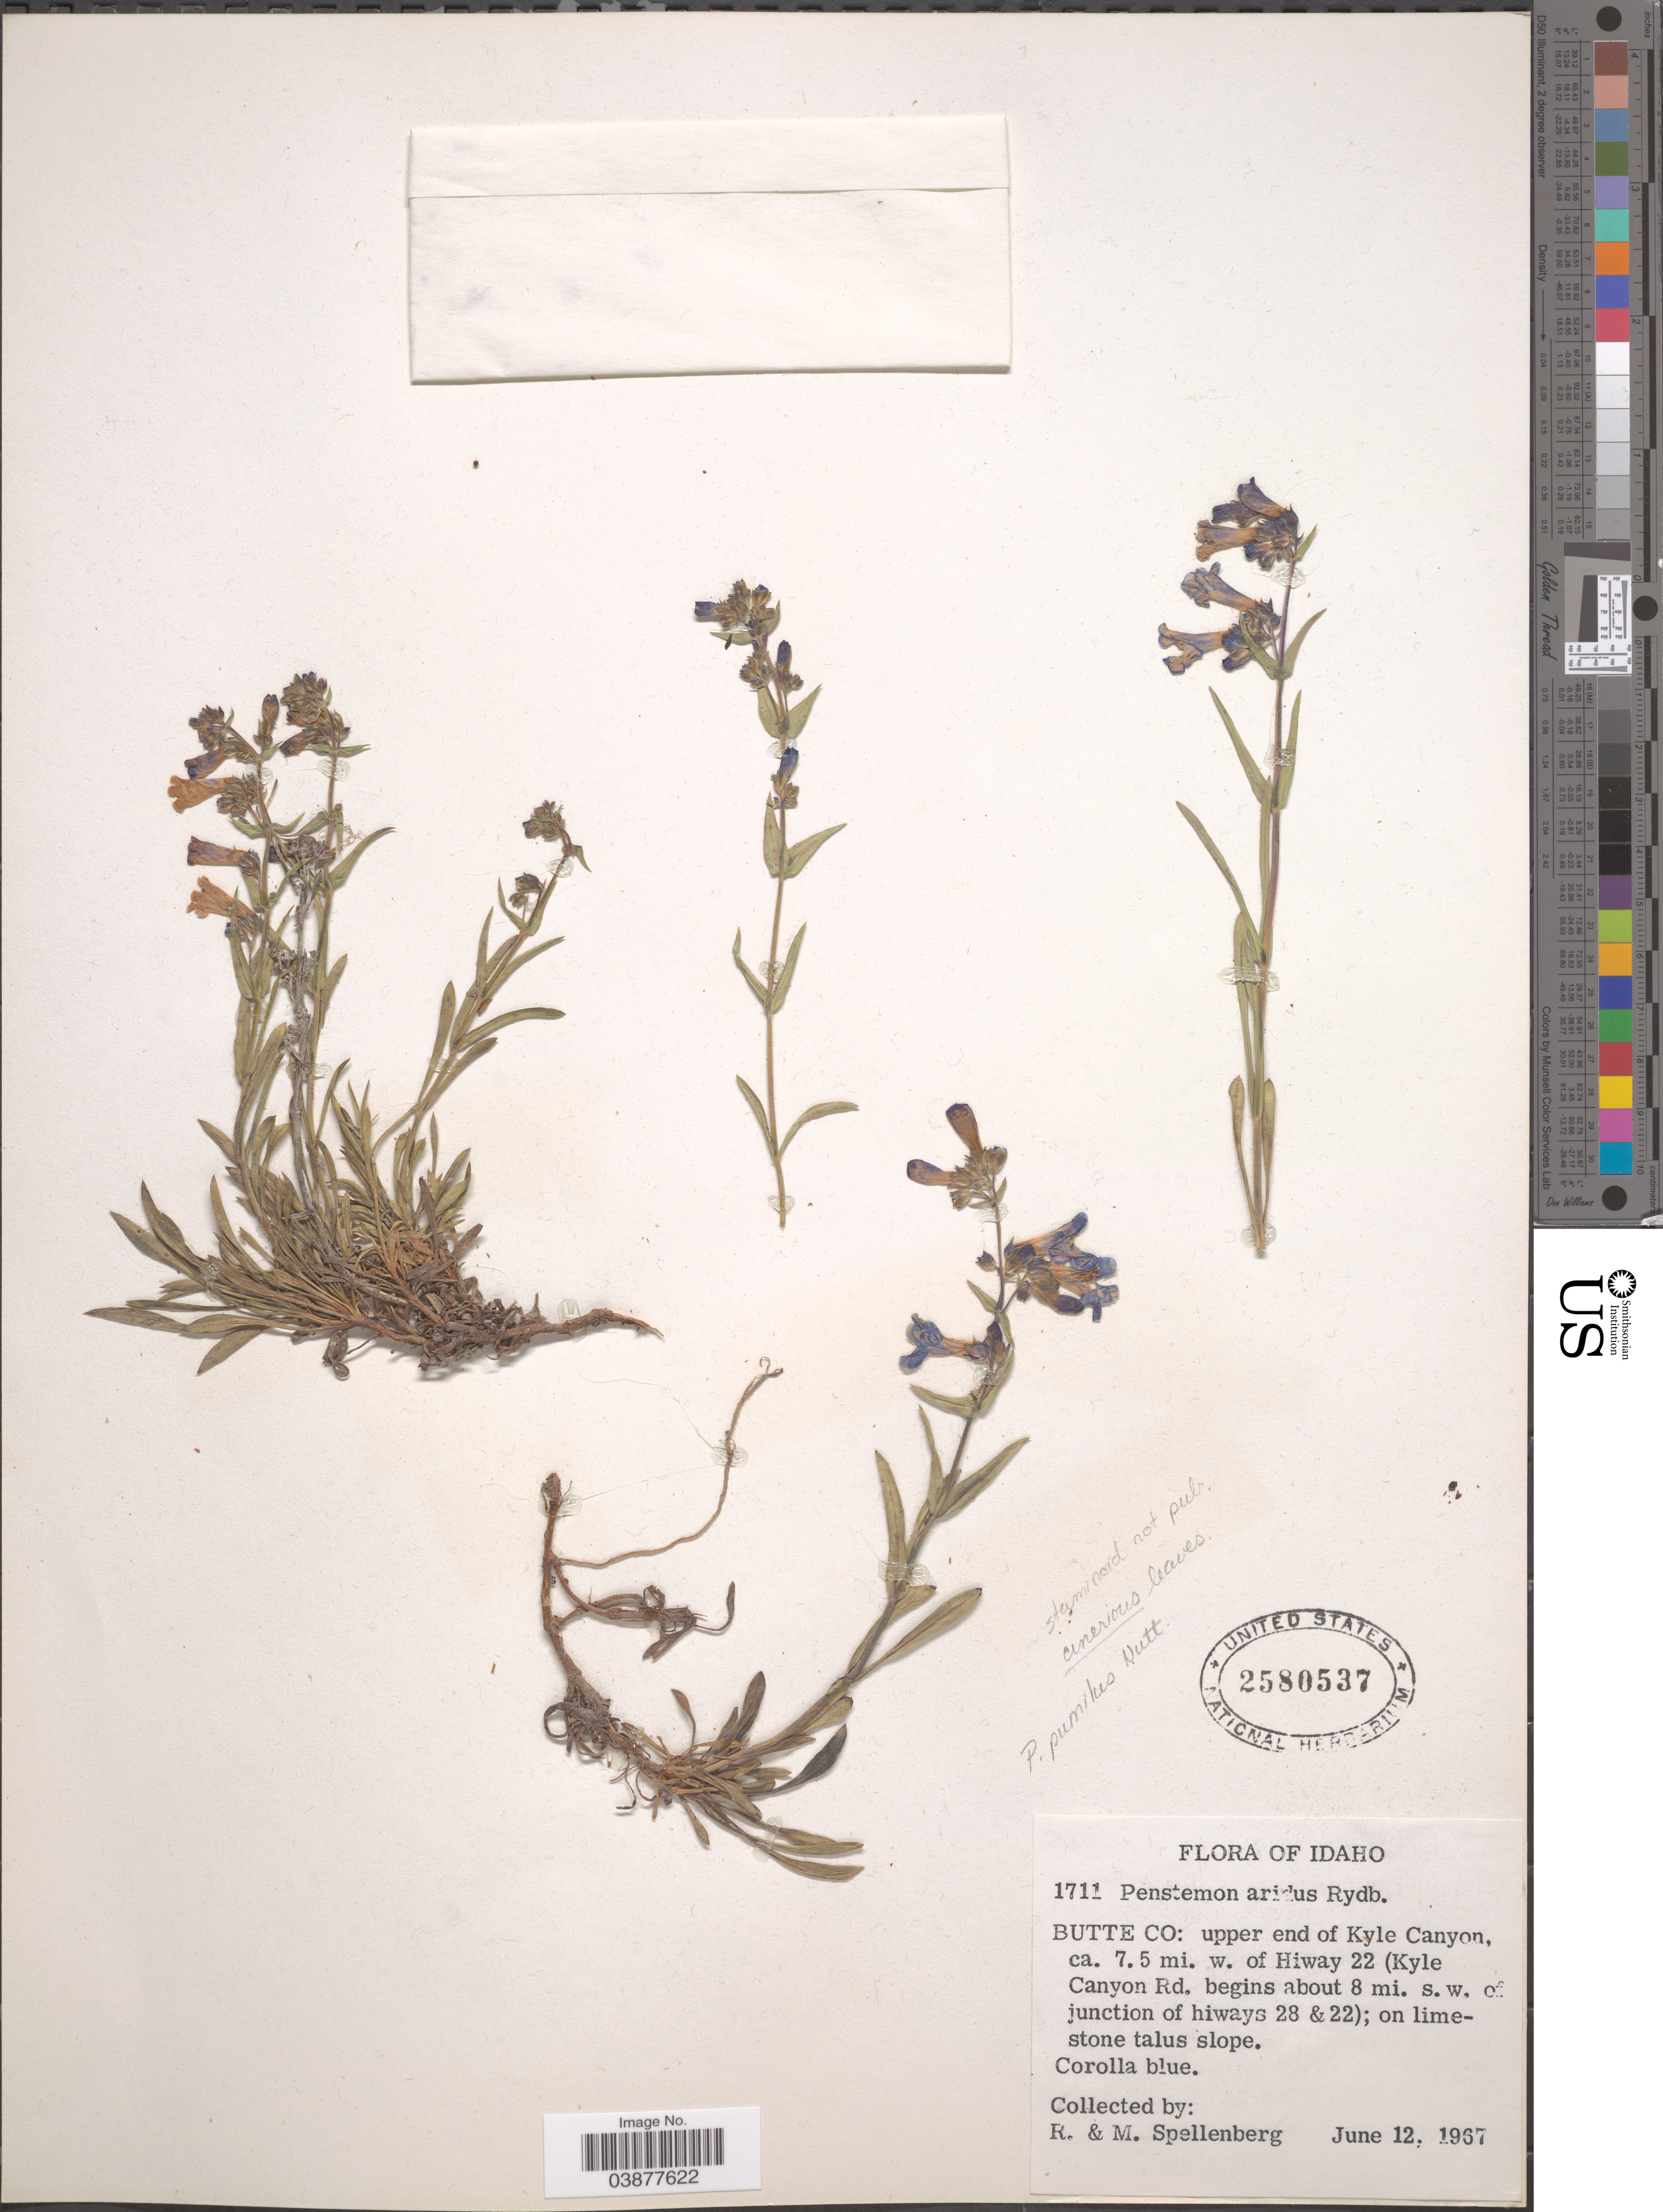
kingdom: Plantae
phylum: Tracheophyta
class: Magnoliopsida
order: Lamiales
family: Plantaginaceae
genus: Penstemon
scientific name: Penstemon pumilus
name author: Nutt.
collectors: R. Spellenberg & Spellenberg, M.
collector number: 1711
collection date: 1967-06-12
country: United States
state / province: Idaho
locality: Butte Co: upper end of Kyle Canyon, ca. 7.5 mi. w. of Hiway 22 (Kyle Canyon Rd. begins about 8 mi., s.w. of junction of hiways 22 & 28).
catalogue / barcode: US 2580537